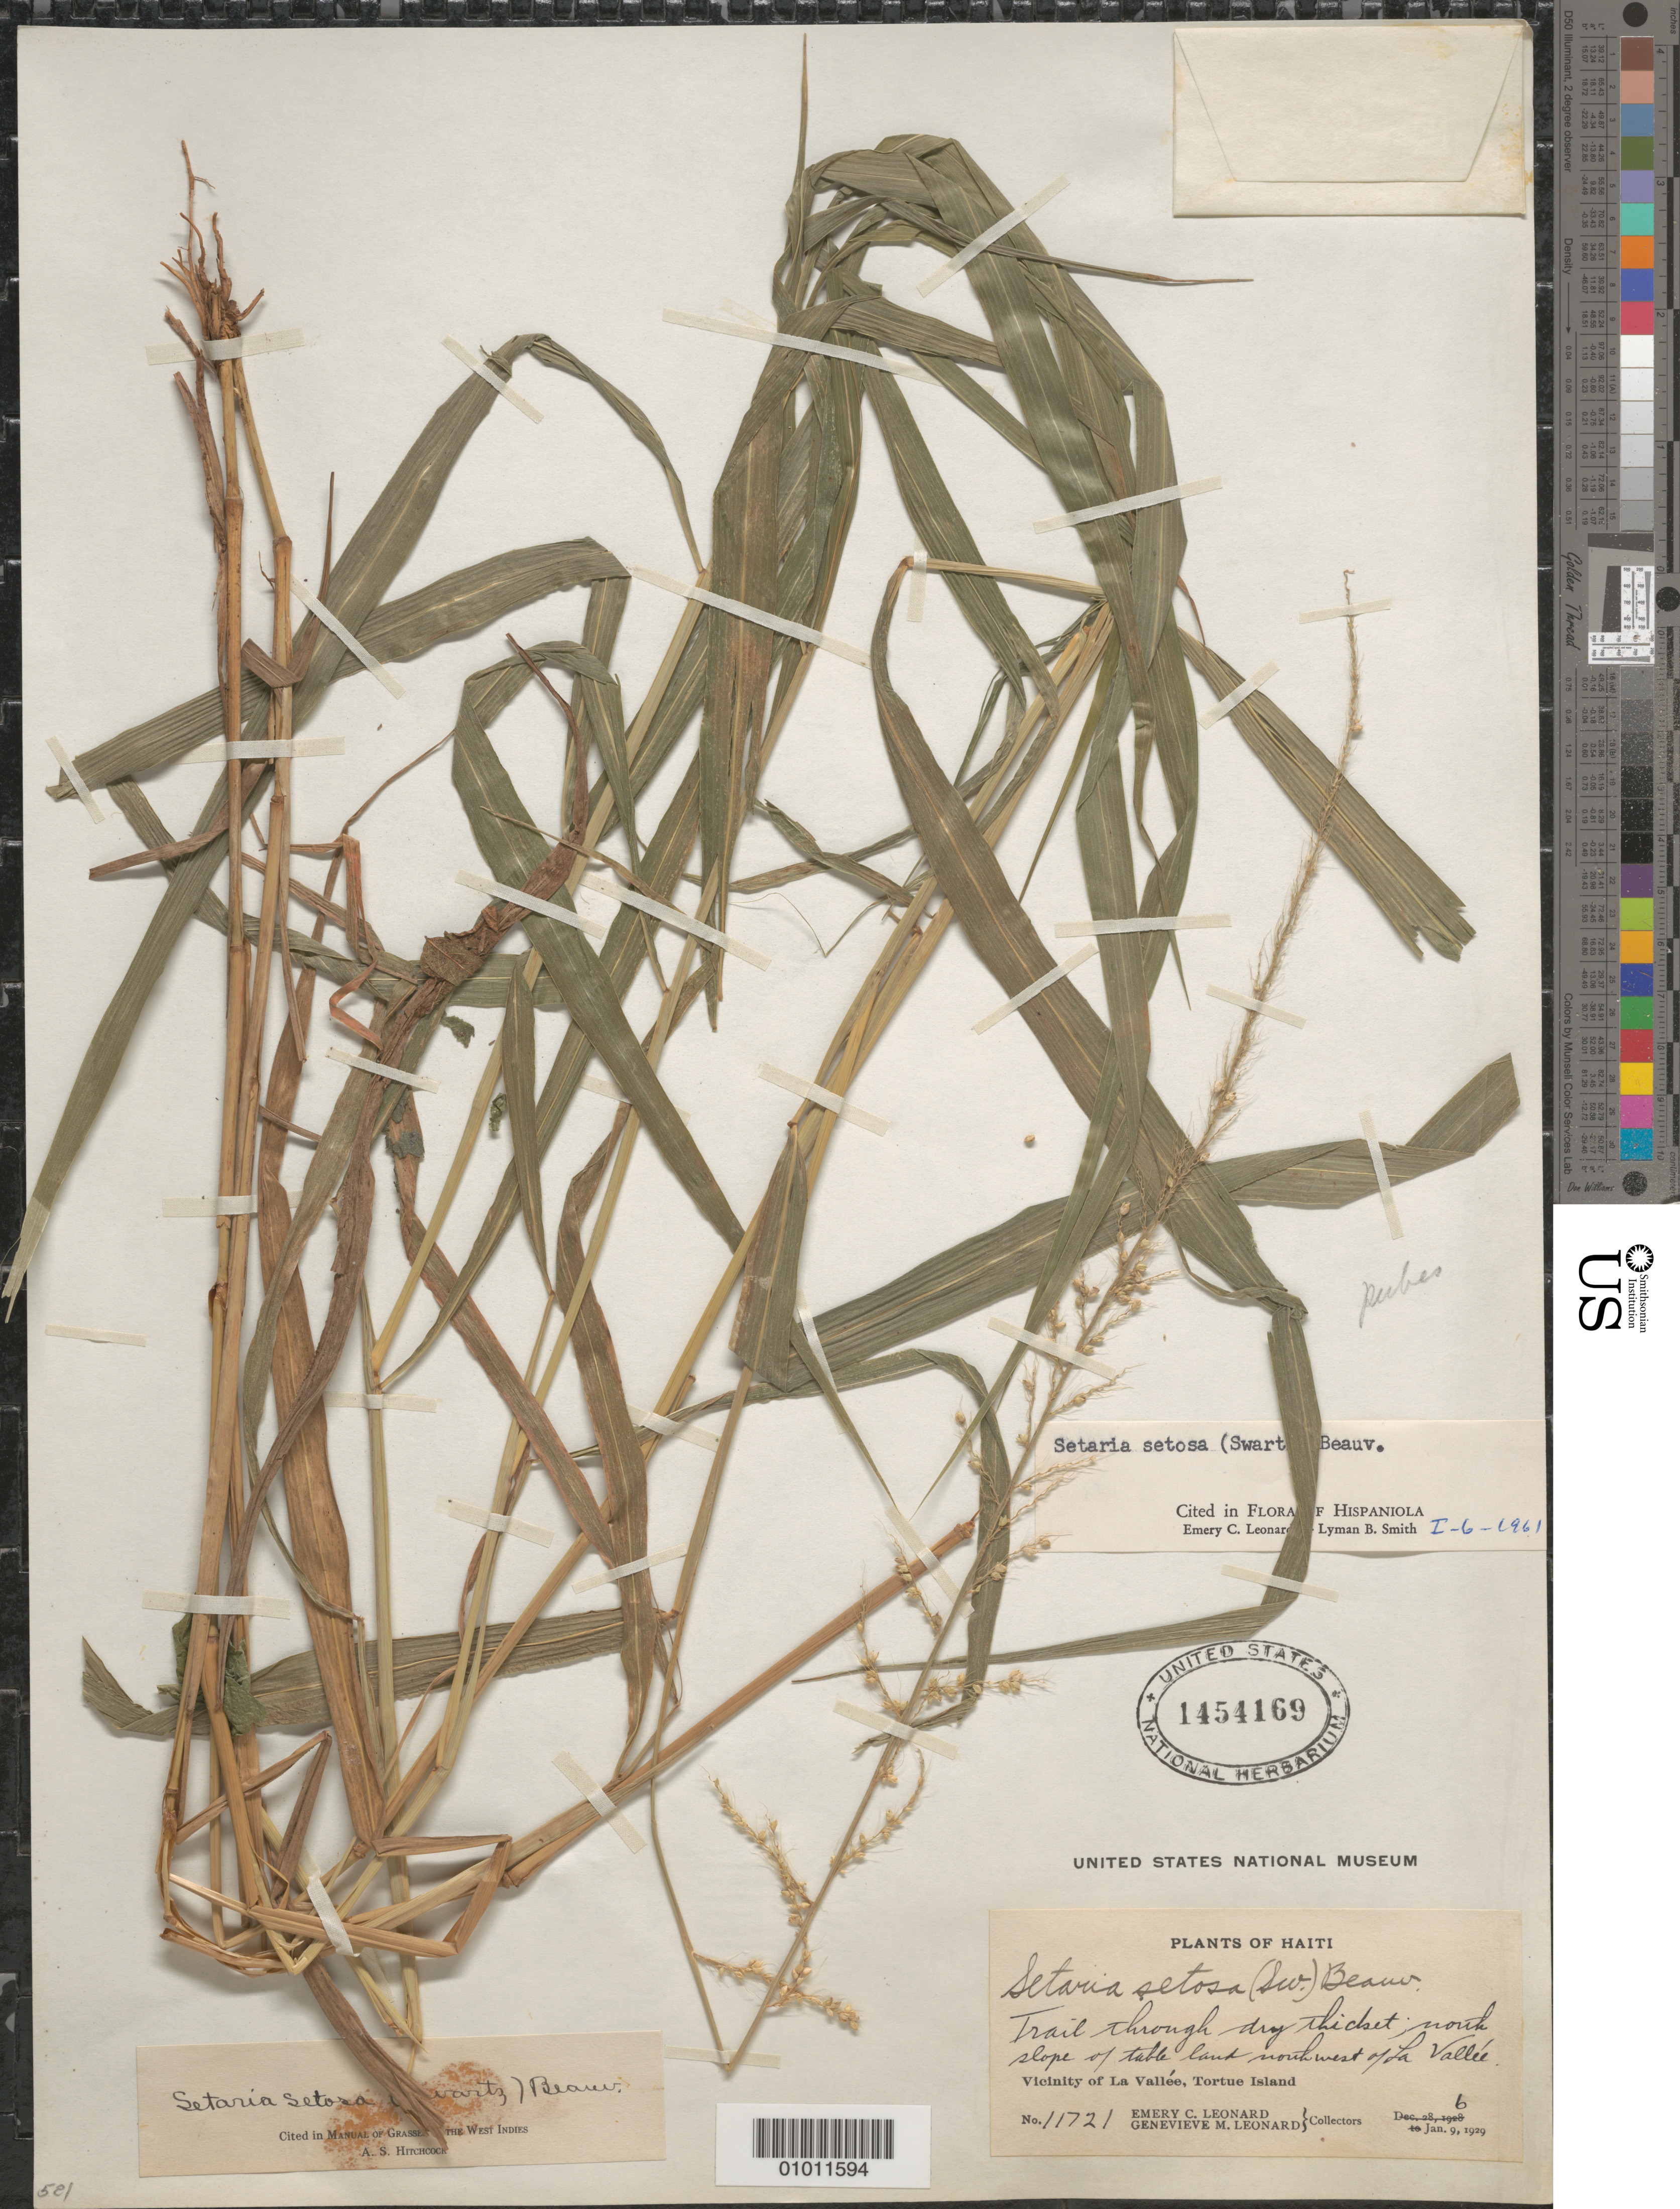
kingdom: Plantae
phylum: Tracheophyta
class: Liliopsida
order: Poales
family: Poaceae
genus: Setaria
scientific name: Setaria setosa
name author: (Sw.) P. Beauv.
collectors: E. C. Leonard & G. M. Leonard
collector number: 11721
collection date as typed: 09 Jan 1929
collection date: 1929-01-09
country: Haiti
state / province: Nord-Óuest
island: Île de la Tortue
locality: Northwest of La Vallee, Tortue Island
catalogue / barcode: US 1454169